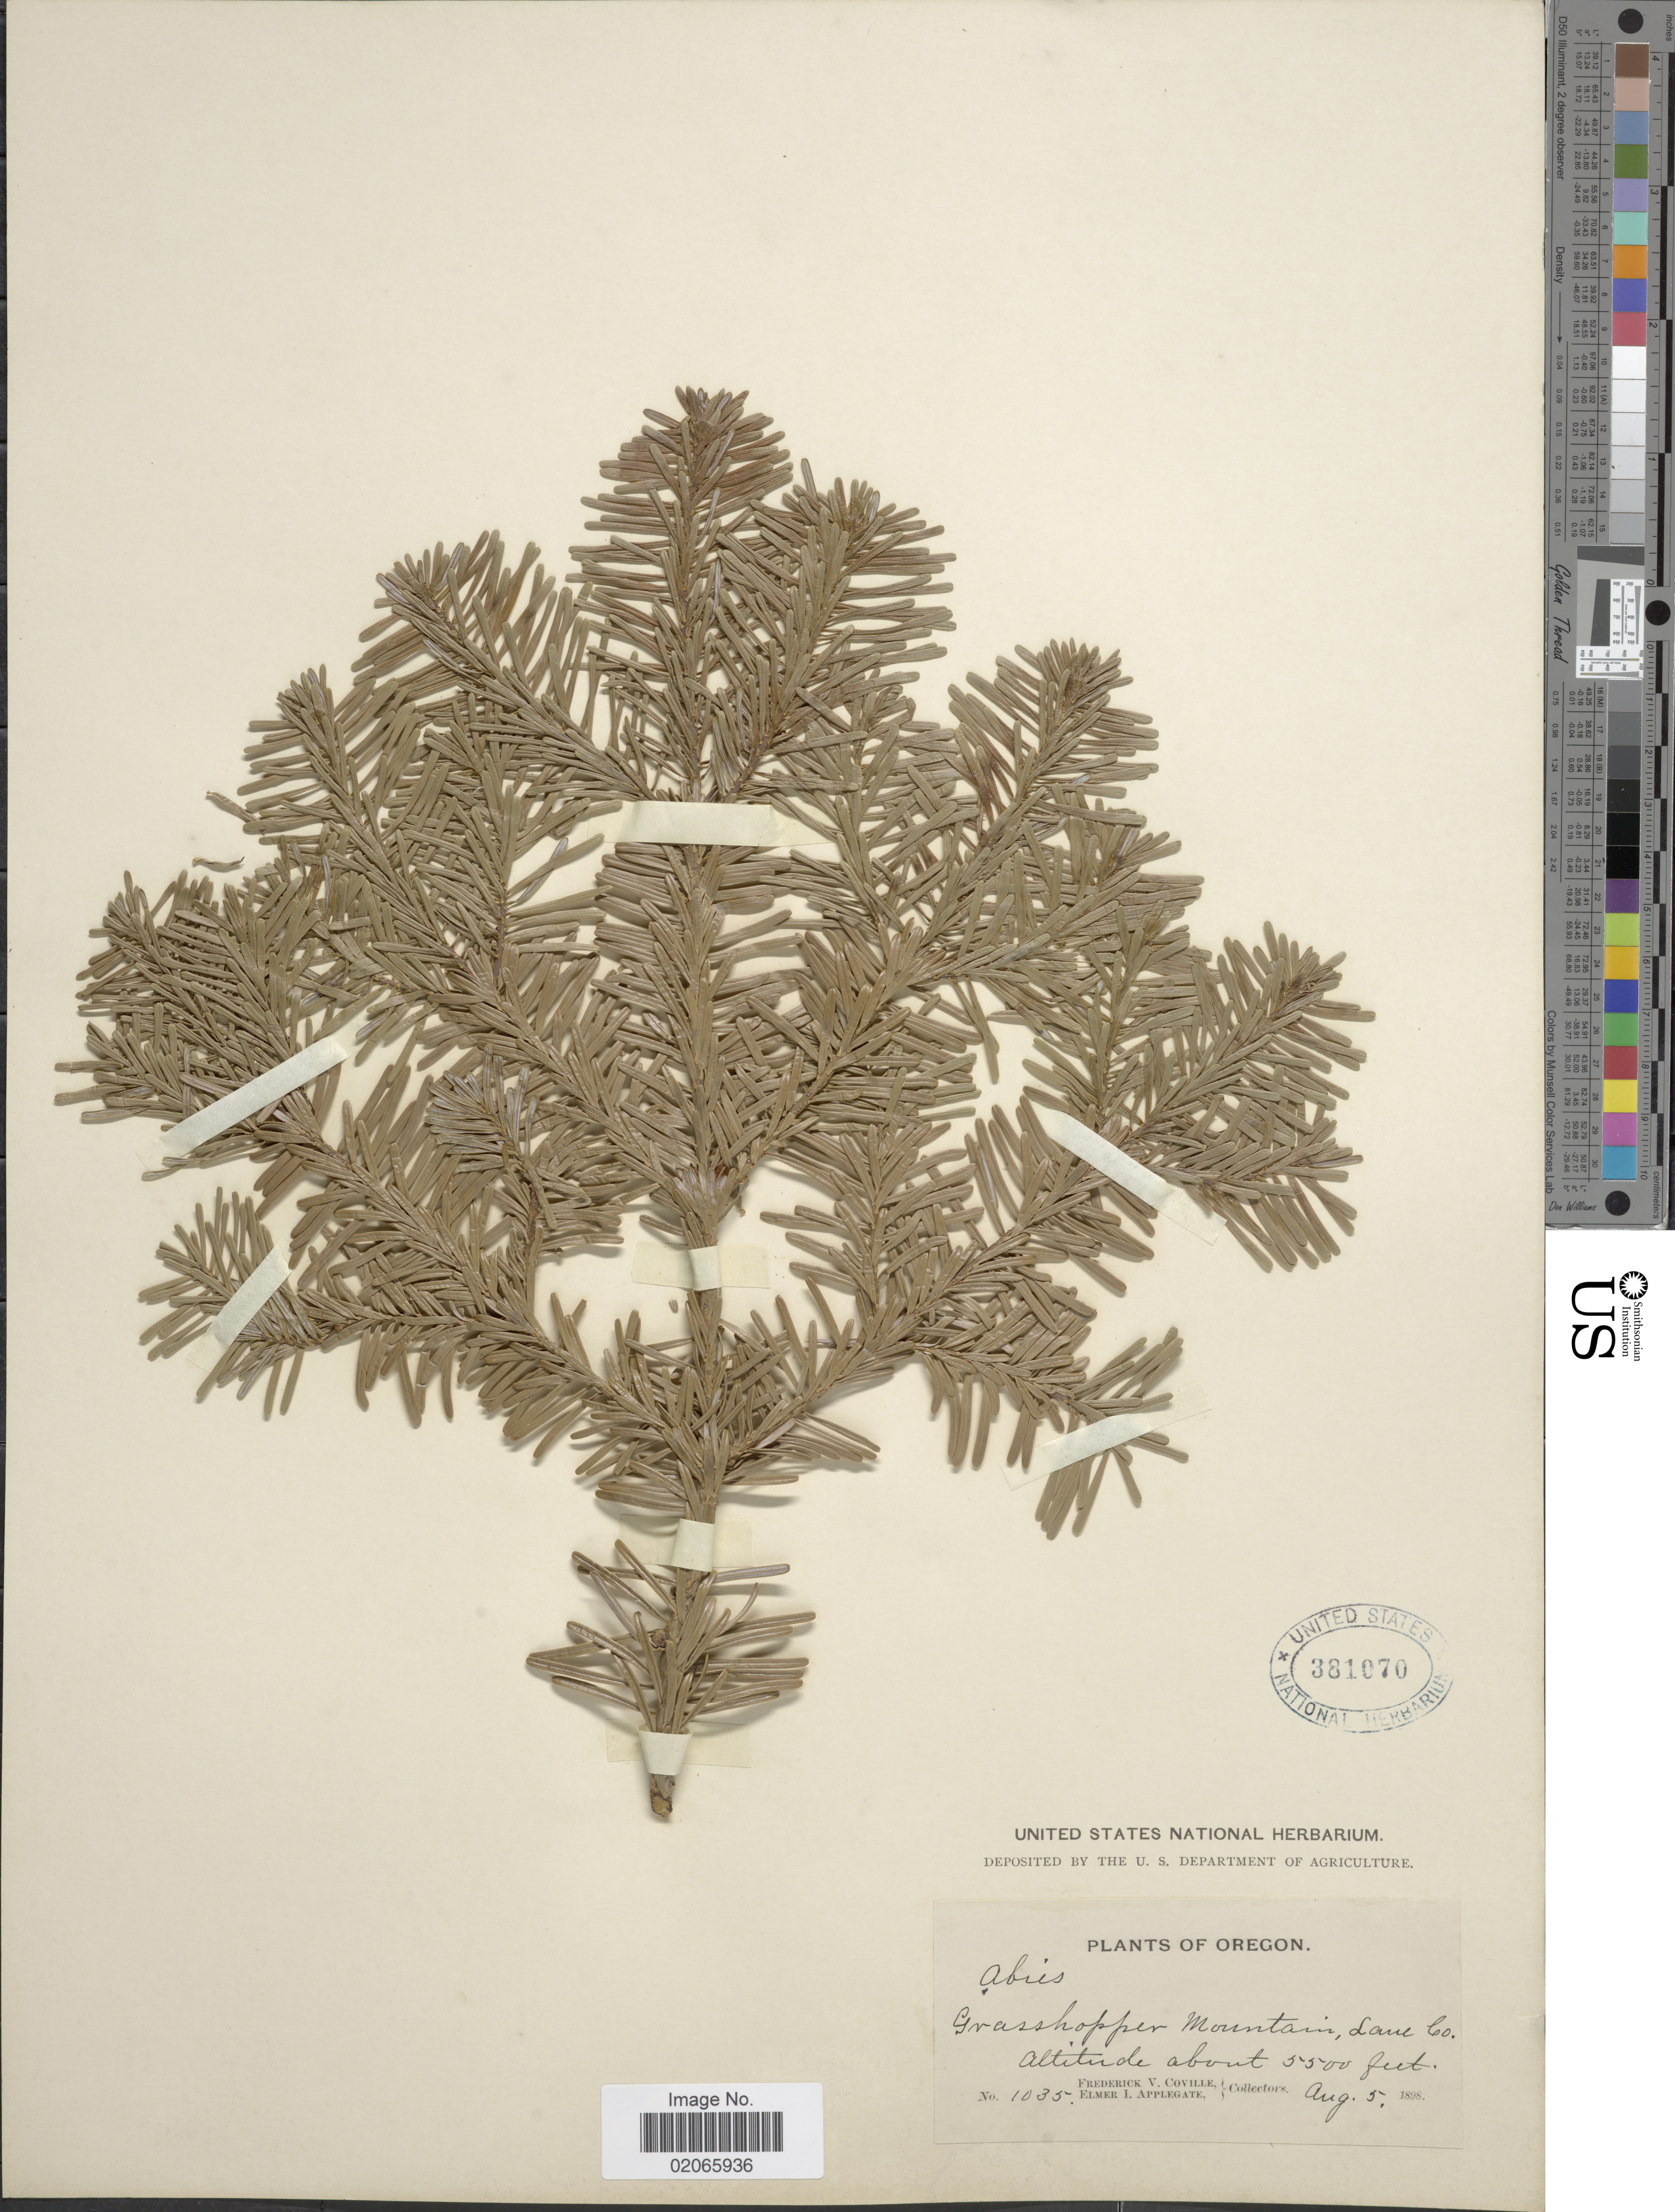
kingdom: Plantae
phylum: Tracheophyta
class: Pinopsida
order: Pinales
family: Pinaceae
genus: Abies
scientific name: Abies sp.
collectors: F. V. Coville & E. I. Applegate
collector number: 1035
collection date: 1898-08-05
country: United States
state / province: Oregon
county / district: Lane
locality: Grasshopper Mountain, Lane Co.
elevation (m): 1676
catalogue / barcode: US 381070